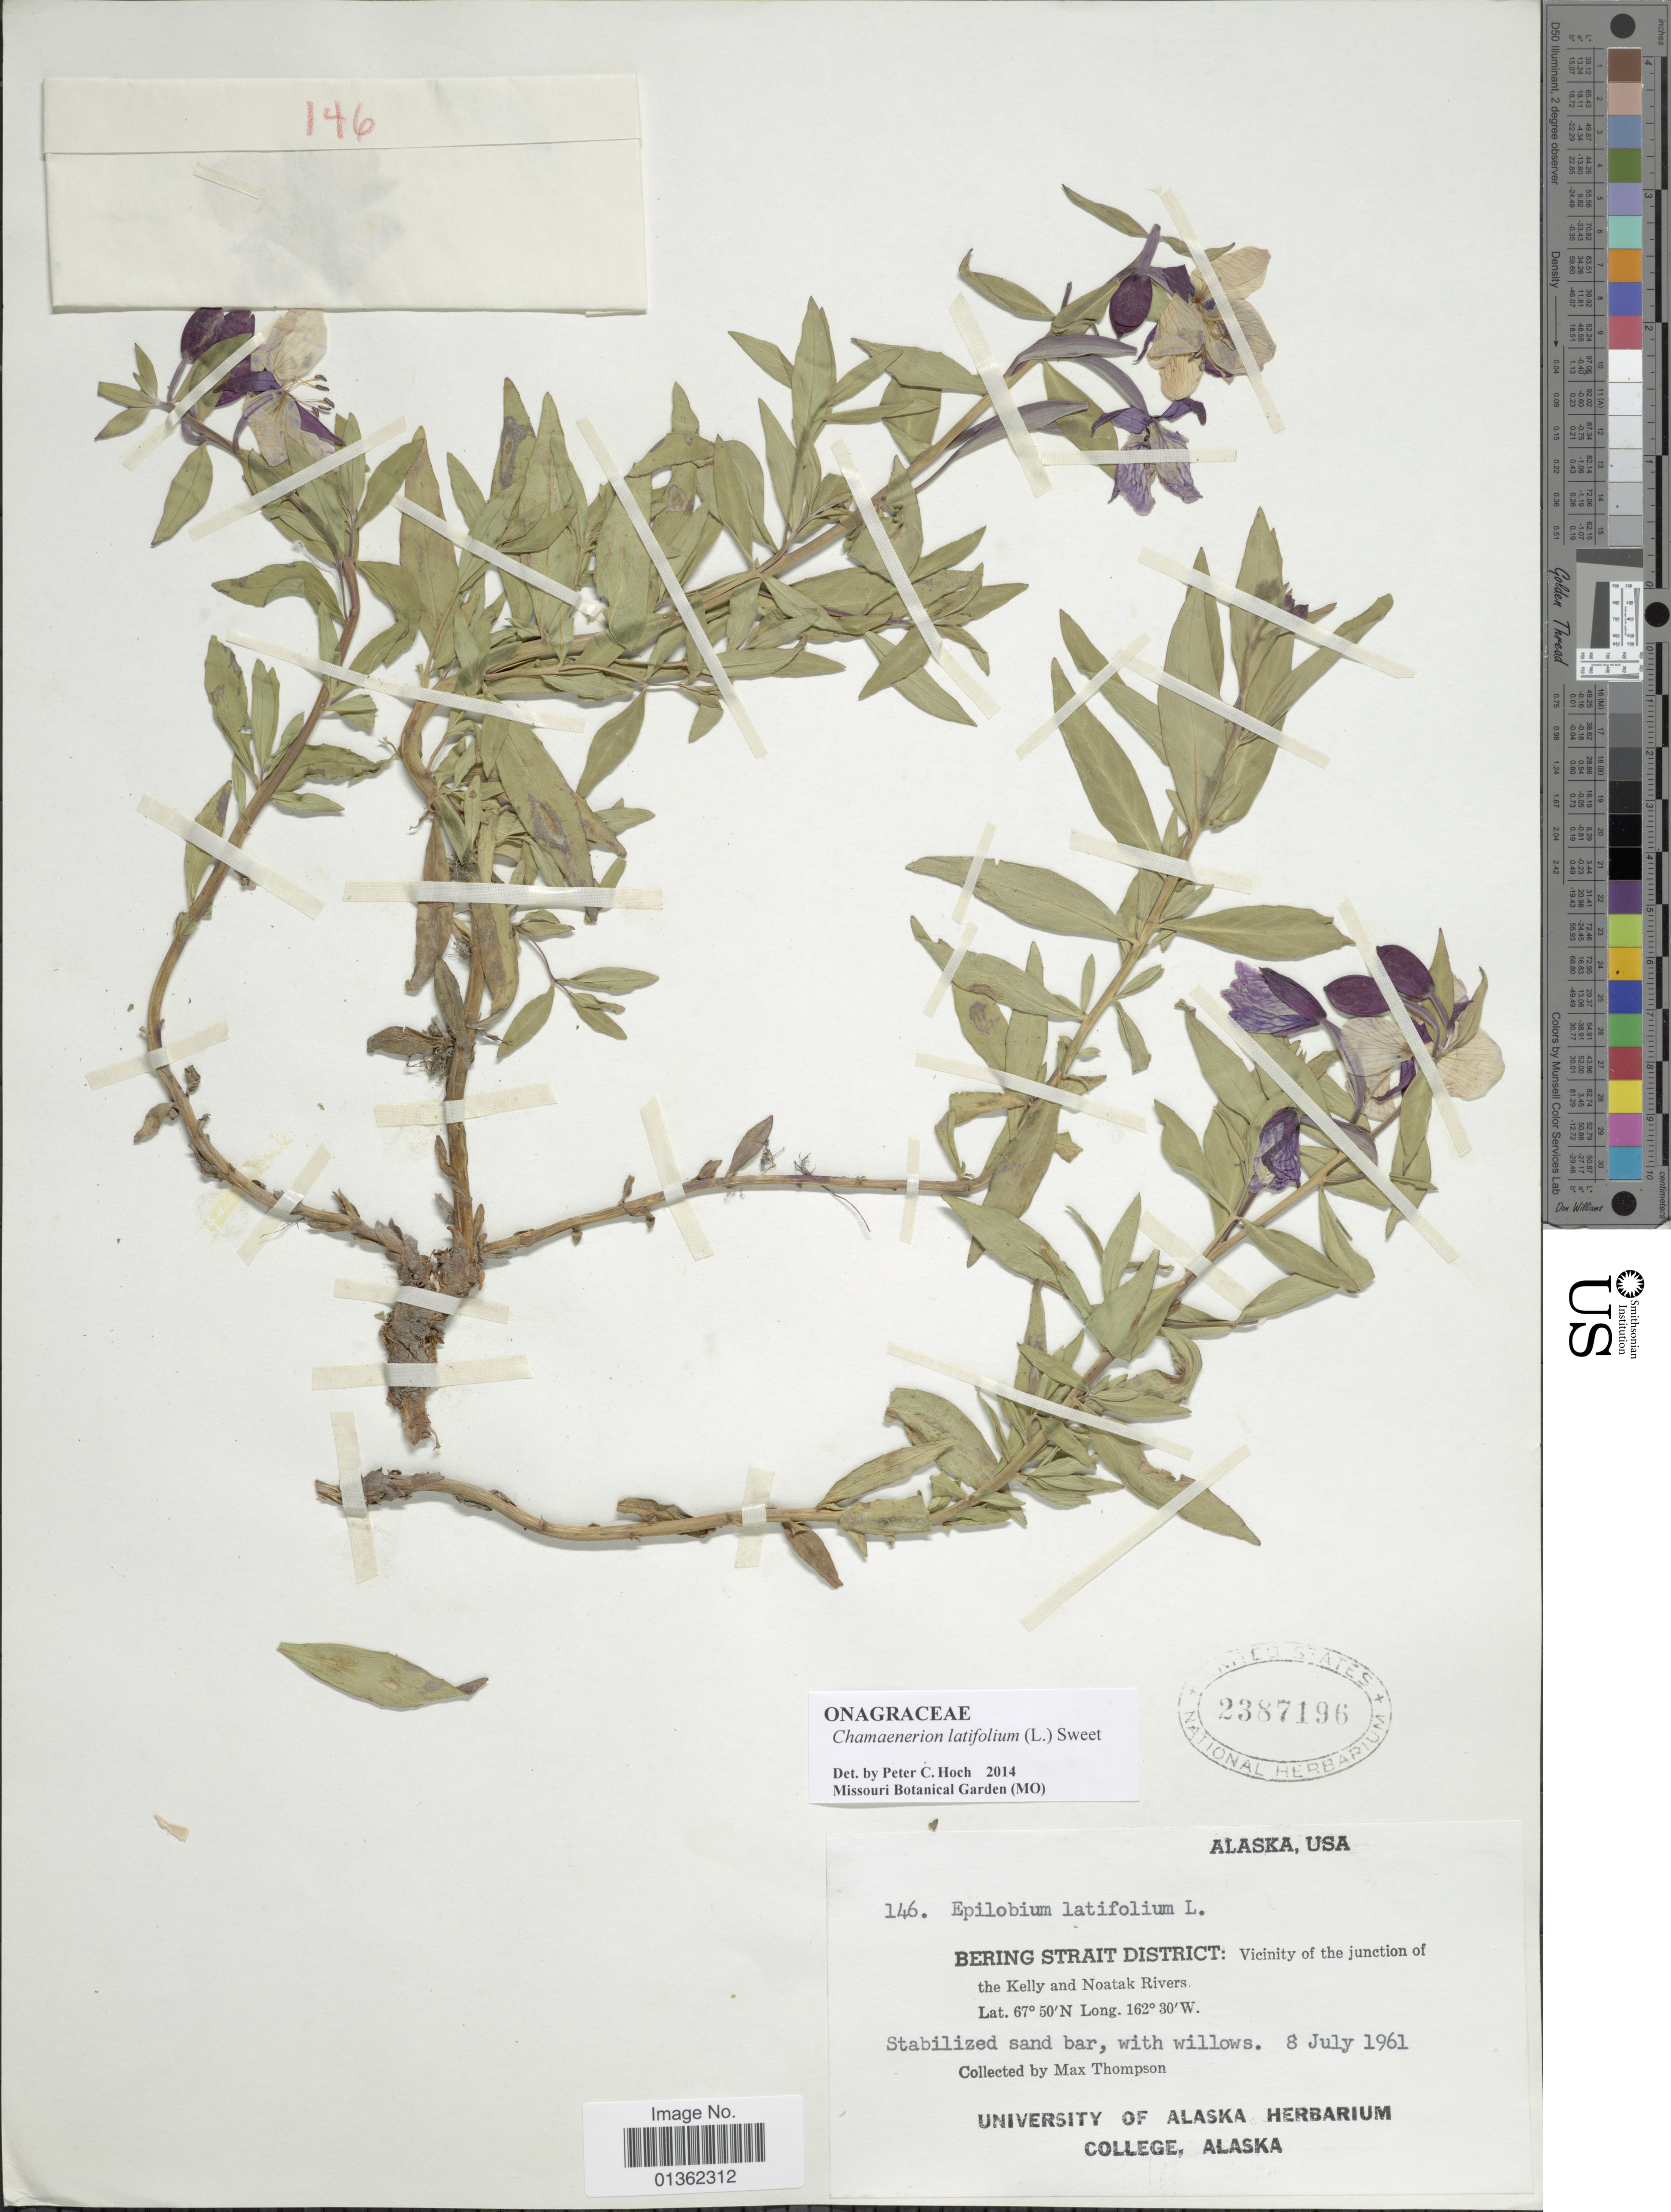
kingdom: Plantae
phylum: Tracheophyta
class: Magnoliopsida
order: Myrtales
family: Onagraceae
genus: Chamaenerion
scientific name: Chamaenerion latifolium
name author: (L.) Th. Fr. & Lange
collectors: M. Thompson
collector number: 146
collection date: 1961-07-08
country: United States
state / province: Alaska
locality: Bering Strait District: Vicinity of the junction of the Kelly and Noatak Rivers.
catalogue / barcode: US 2387196